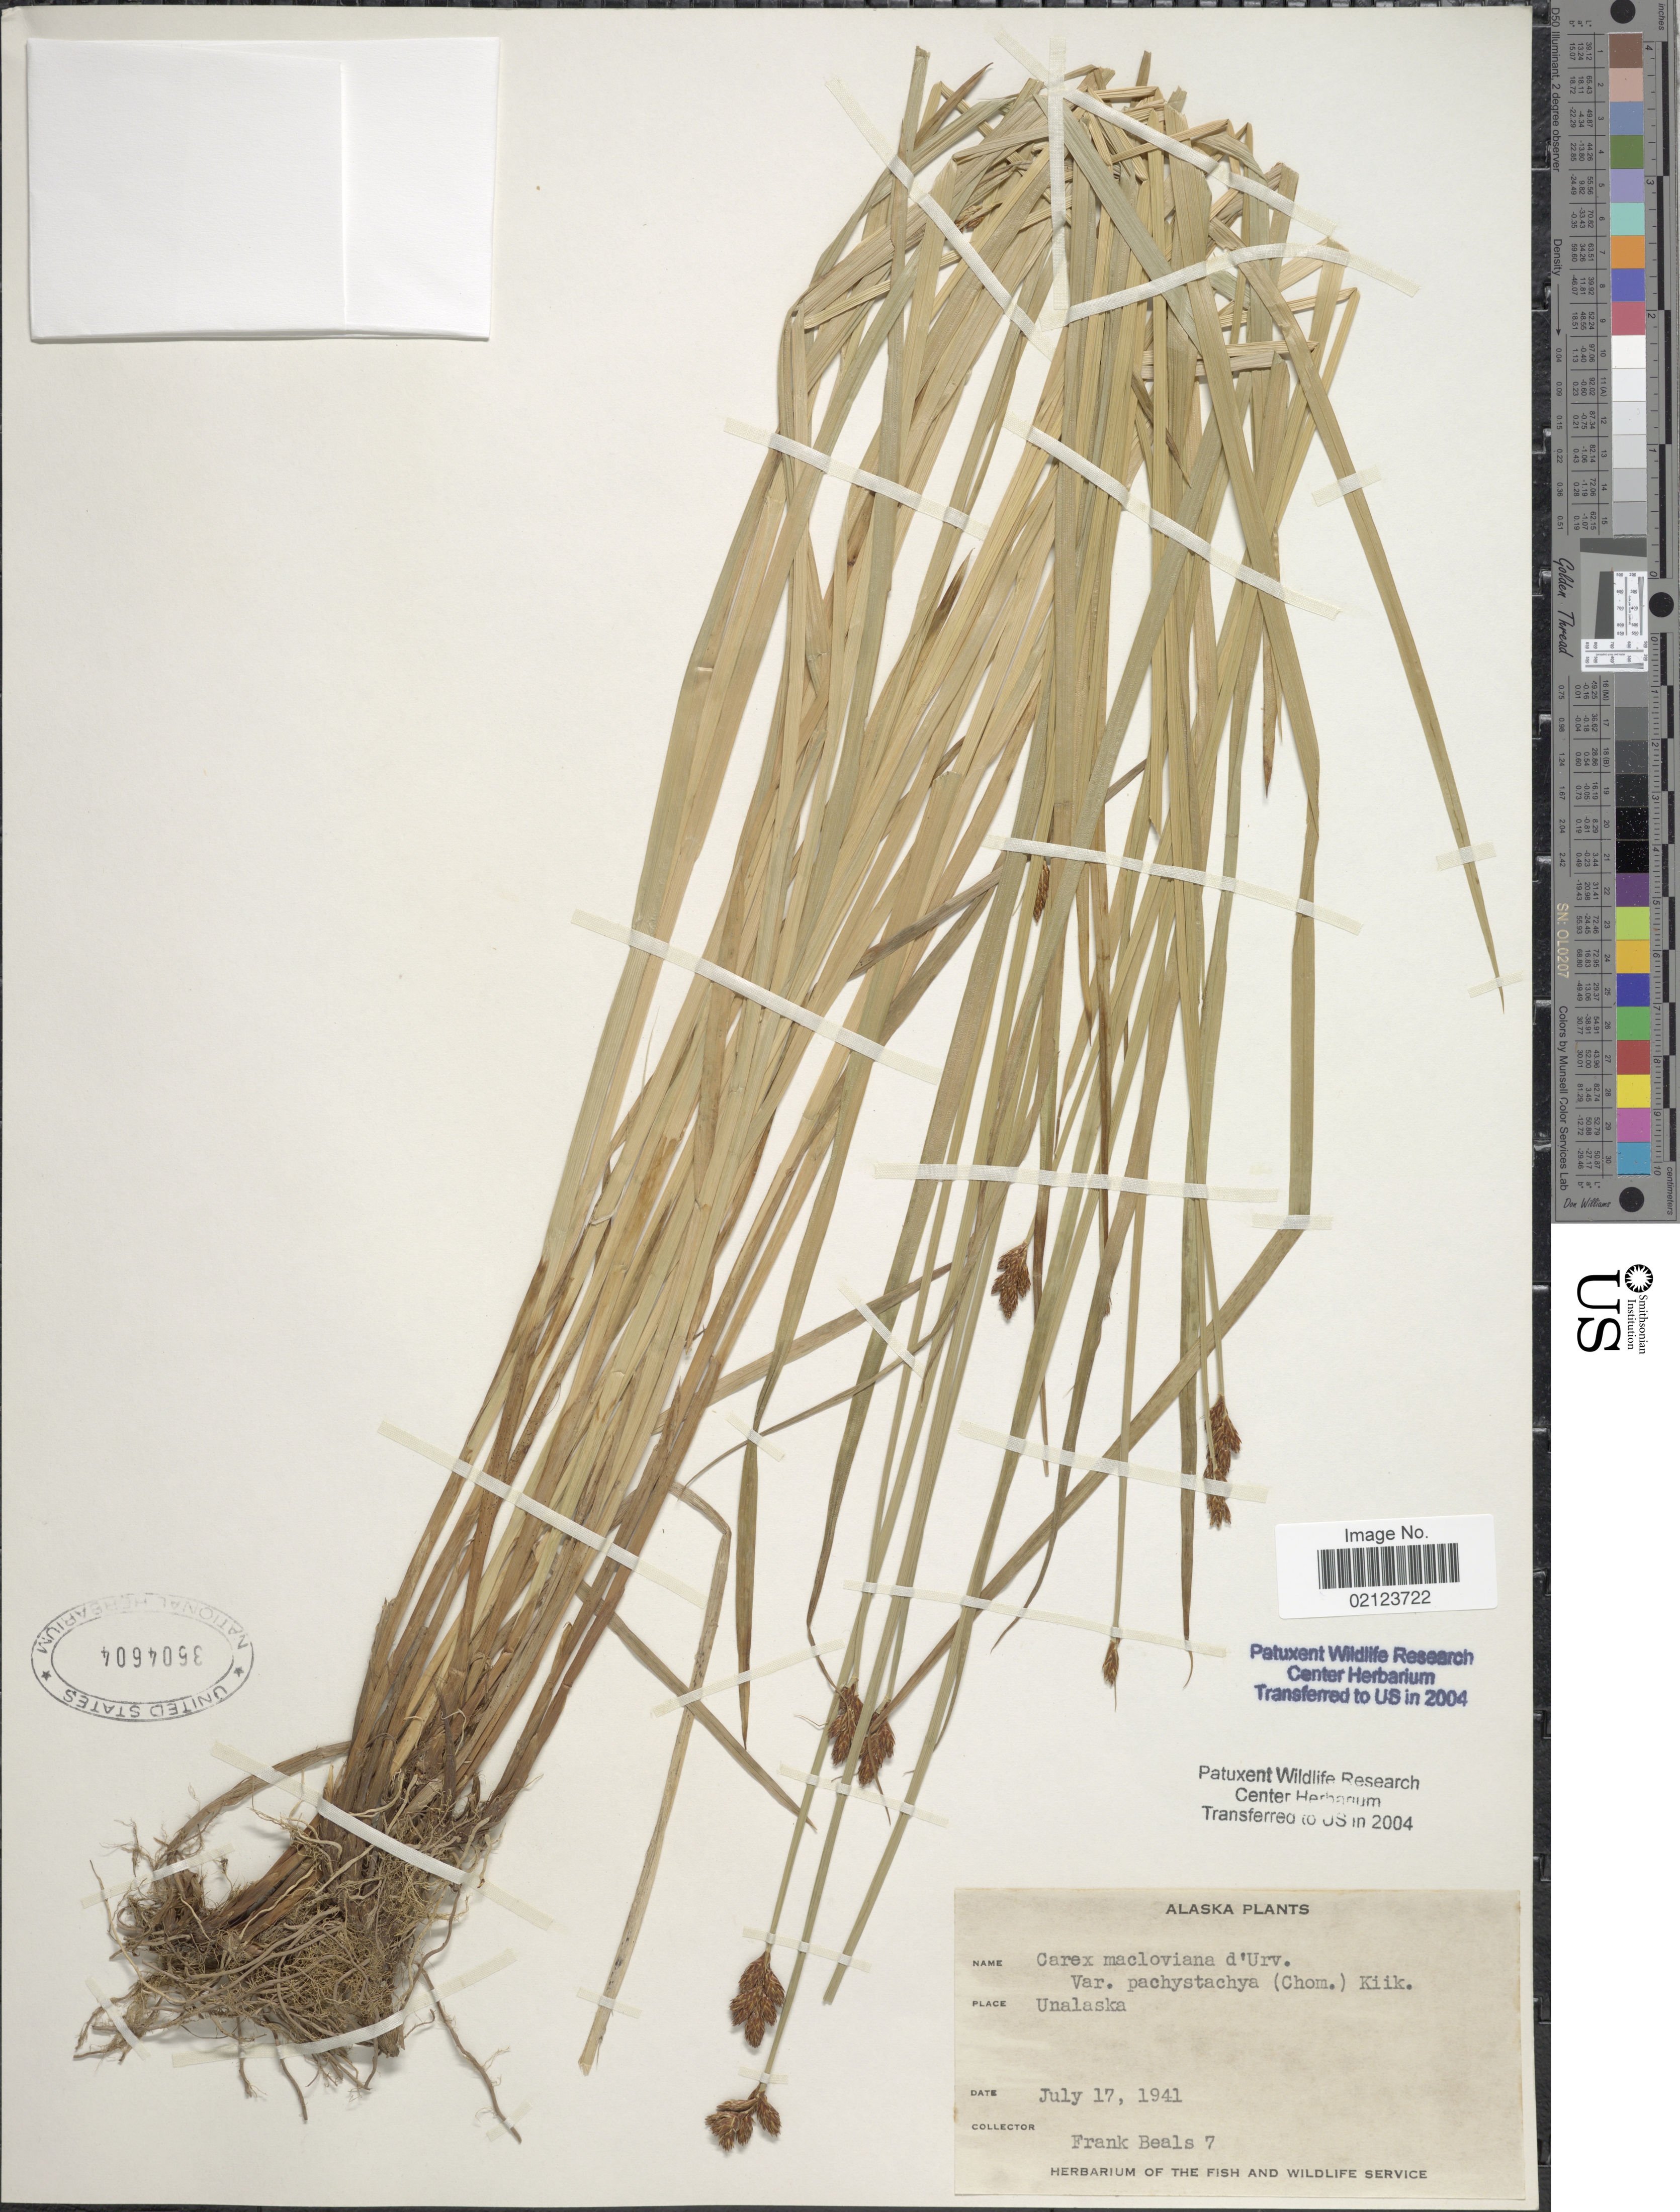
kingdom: Plantae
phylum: Tracheophyta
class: Liliopsida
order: Poales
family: Cyperaceae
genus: Carex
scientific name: Carex macloviana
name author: d'Urv.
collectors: F. Beals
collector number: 7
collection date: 1941-07-17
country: United States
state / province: Alaska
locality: Unalaska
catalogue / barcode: US 3604604